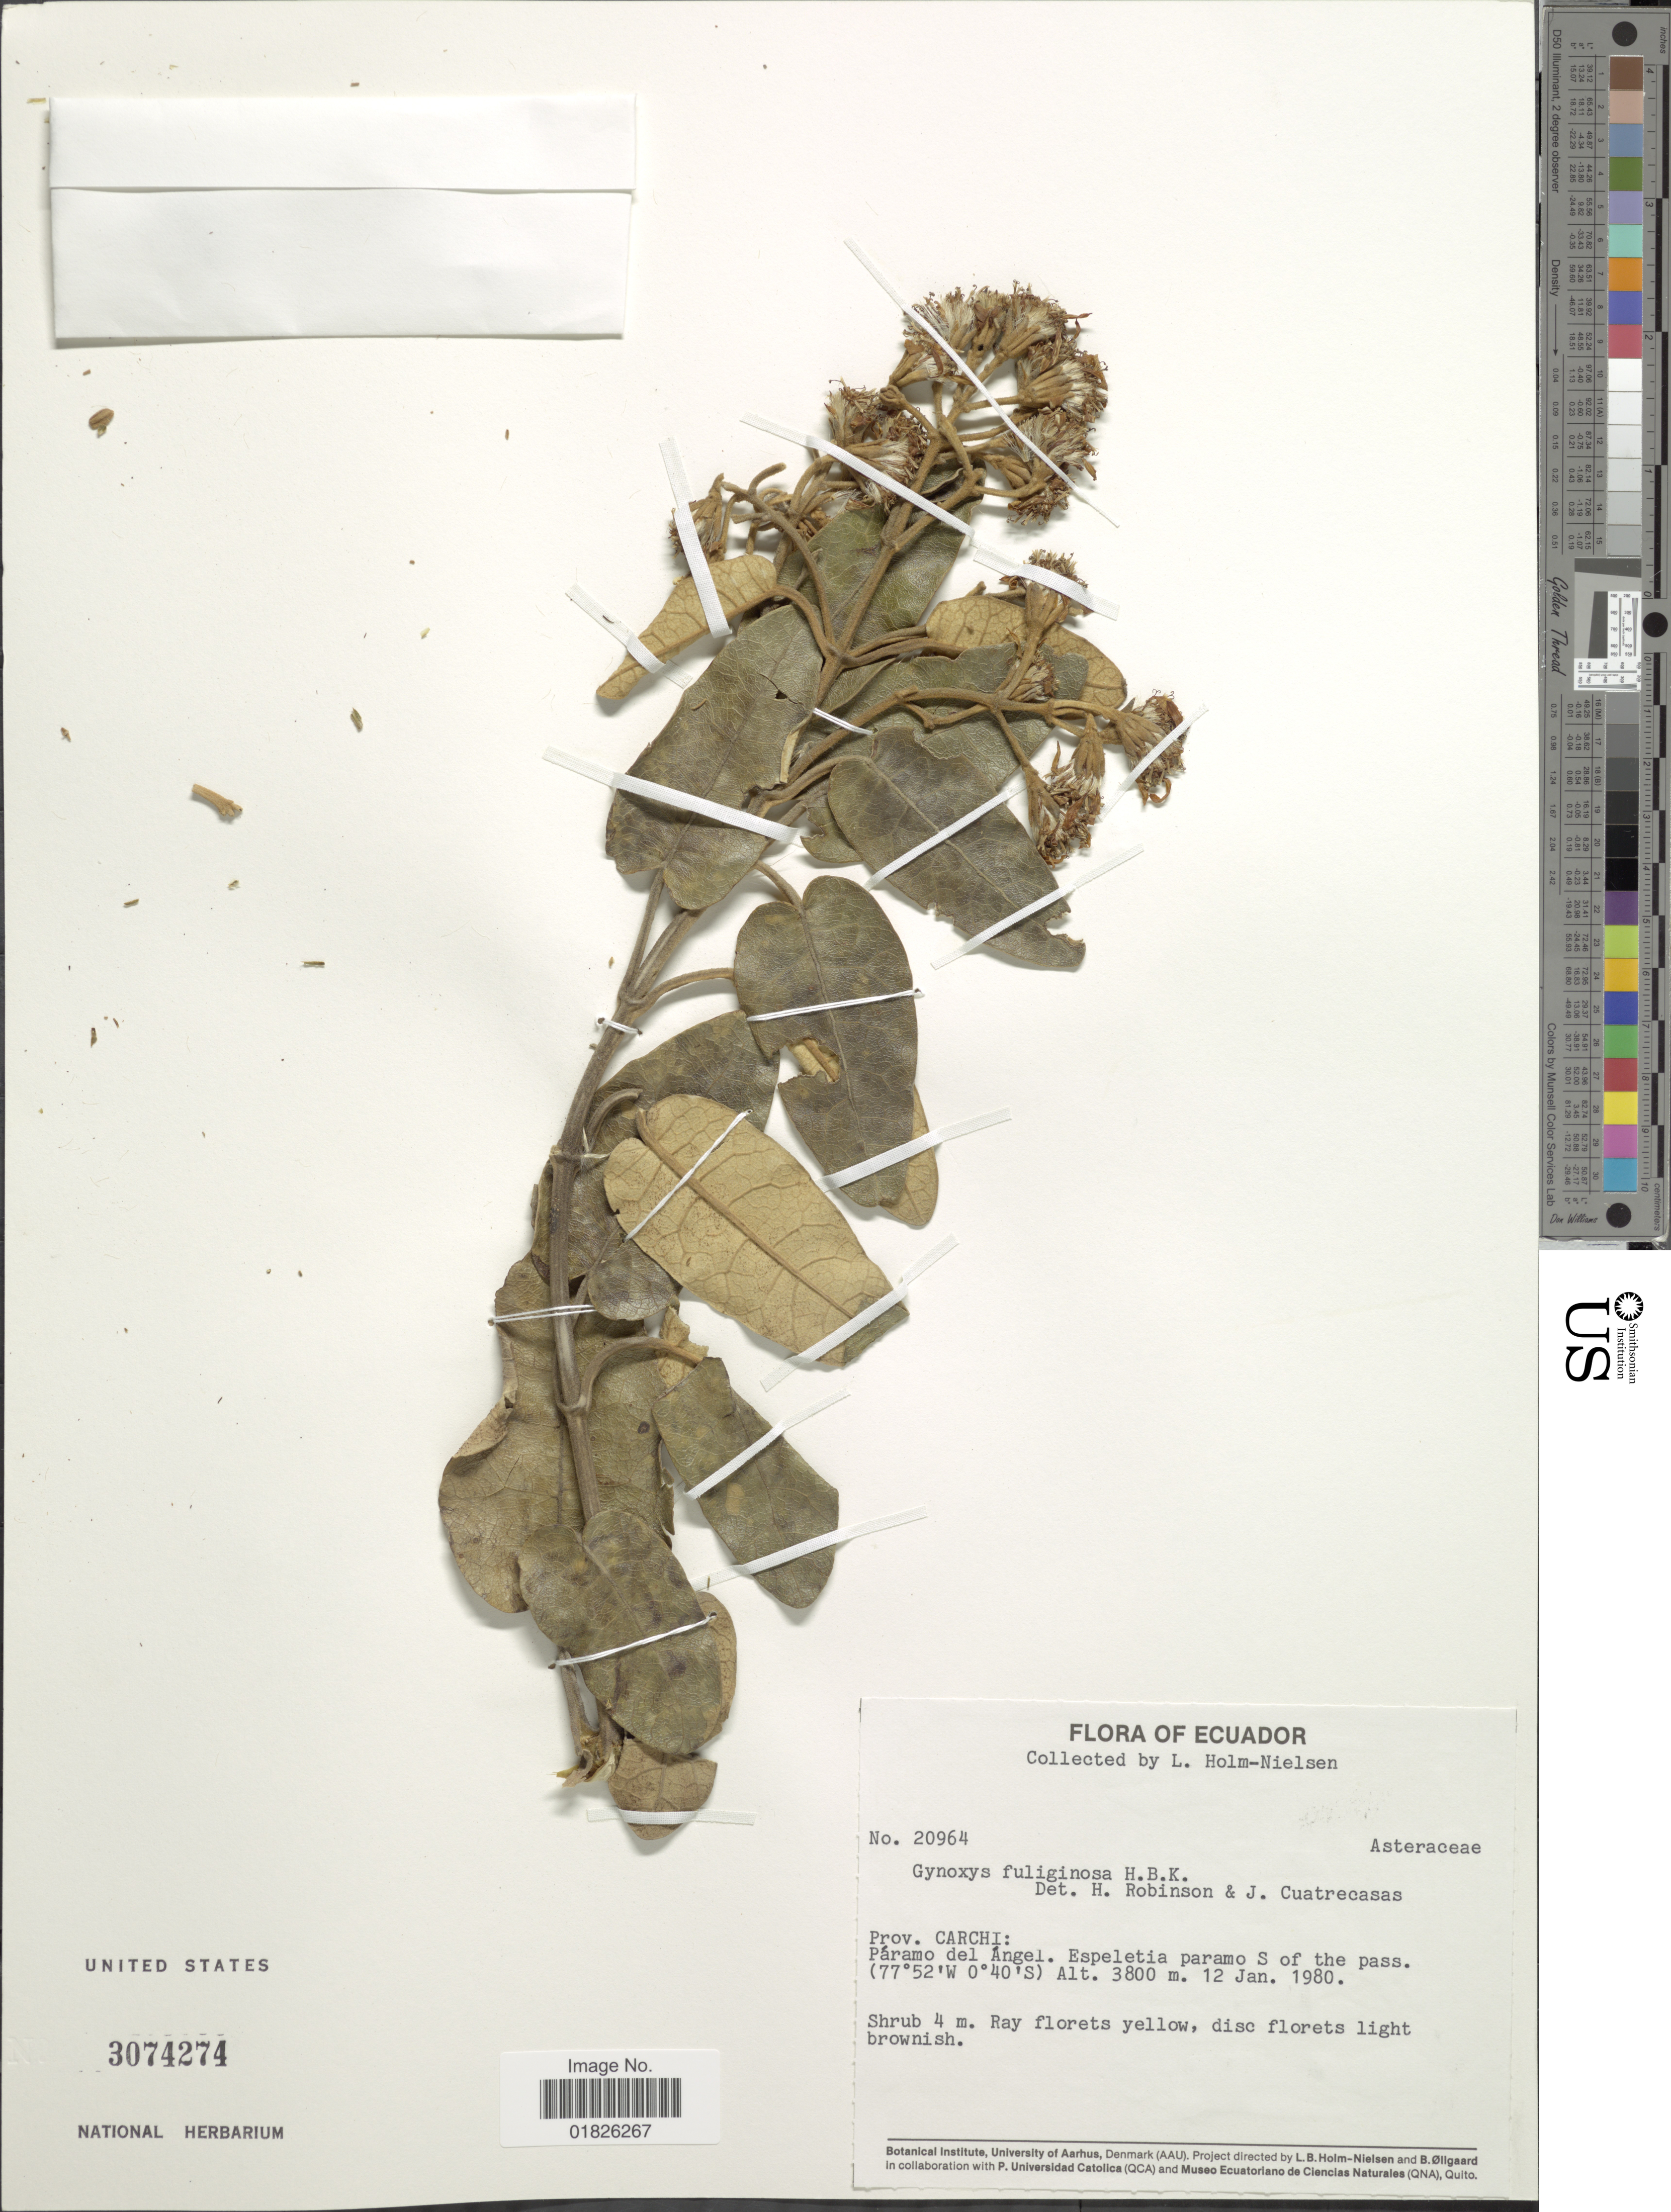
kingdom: Plantae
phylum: Tracheophyta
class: Magnoliopsida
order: Asterales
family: Asteraceae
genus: Gynoxys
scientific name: Gynoxys fuliginosa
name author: Cass.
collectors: L. B. Holm-Nielsen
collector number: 20964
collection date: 1980-01-12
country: Ecuador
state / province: Carchi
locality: Paramo del Angel, Espeletia paramo S of the pass.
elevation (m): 3800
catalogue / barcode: US 3074274